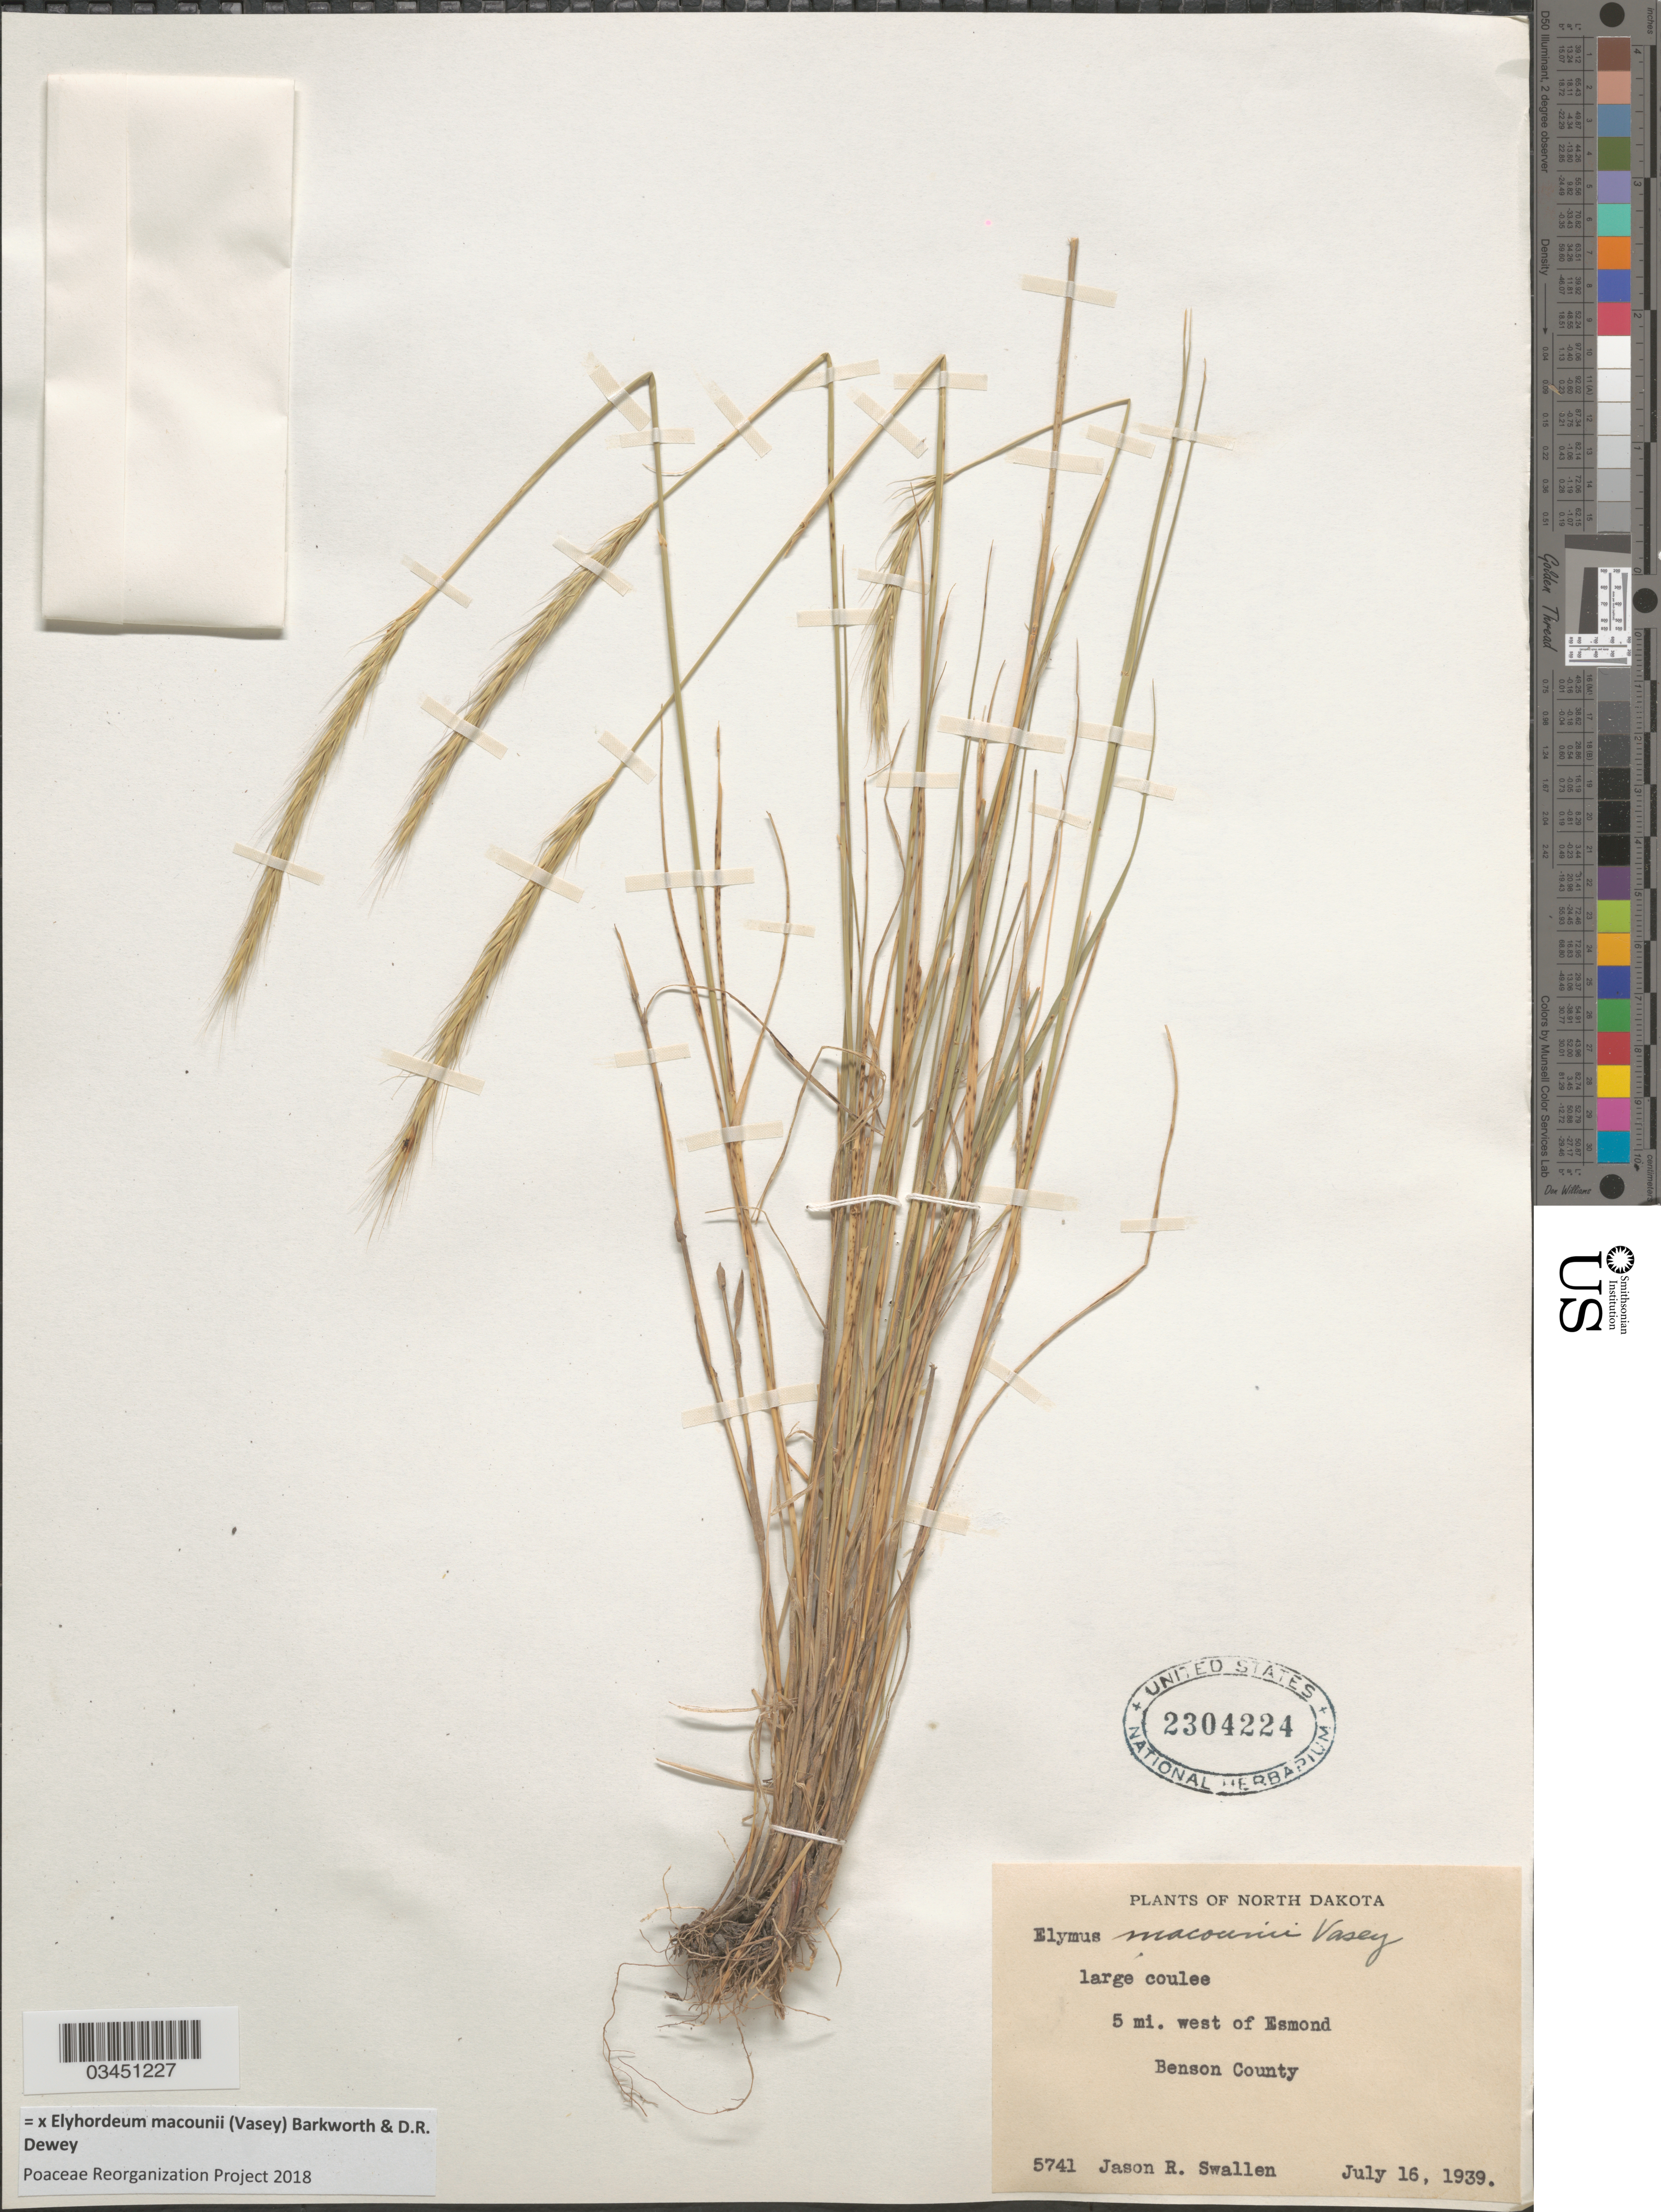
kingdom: Plantae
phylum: Tracheophyta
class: Liliopsida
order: Poales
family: Poaceae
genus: Elyhordeum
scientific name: x Elyhordeum macounii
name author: (Vasey) Barkworth & Dewey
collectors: J. R. Swallen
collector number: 5741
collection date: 1939-07-16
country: United States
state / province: North Dakota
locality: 5 mi. west of Esmond. Benson County.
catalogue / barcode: US 2304224